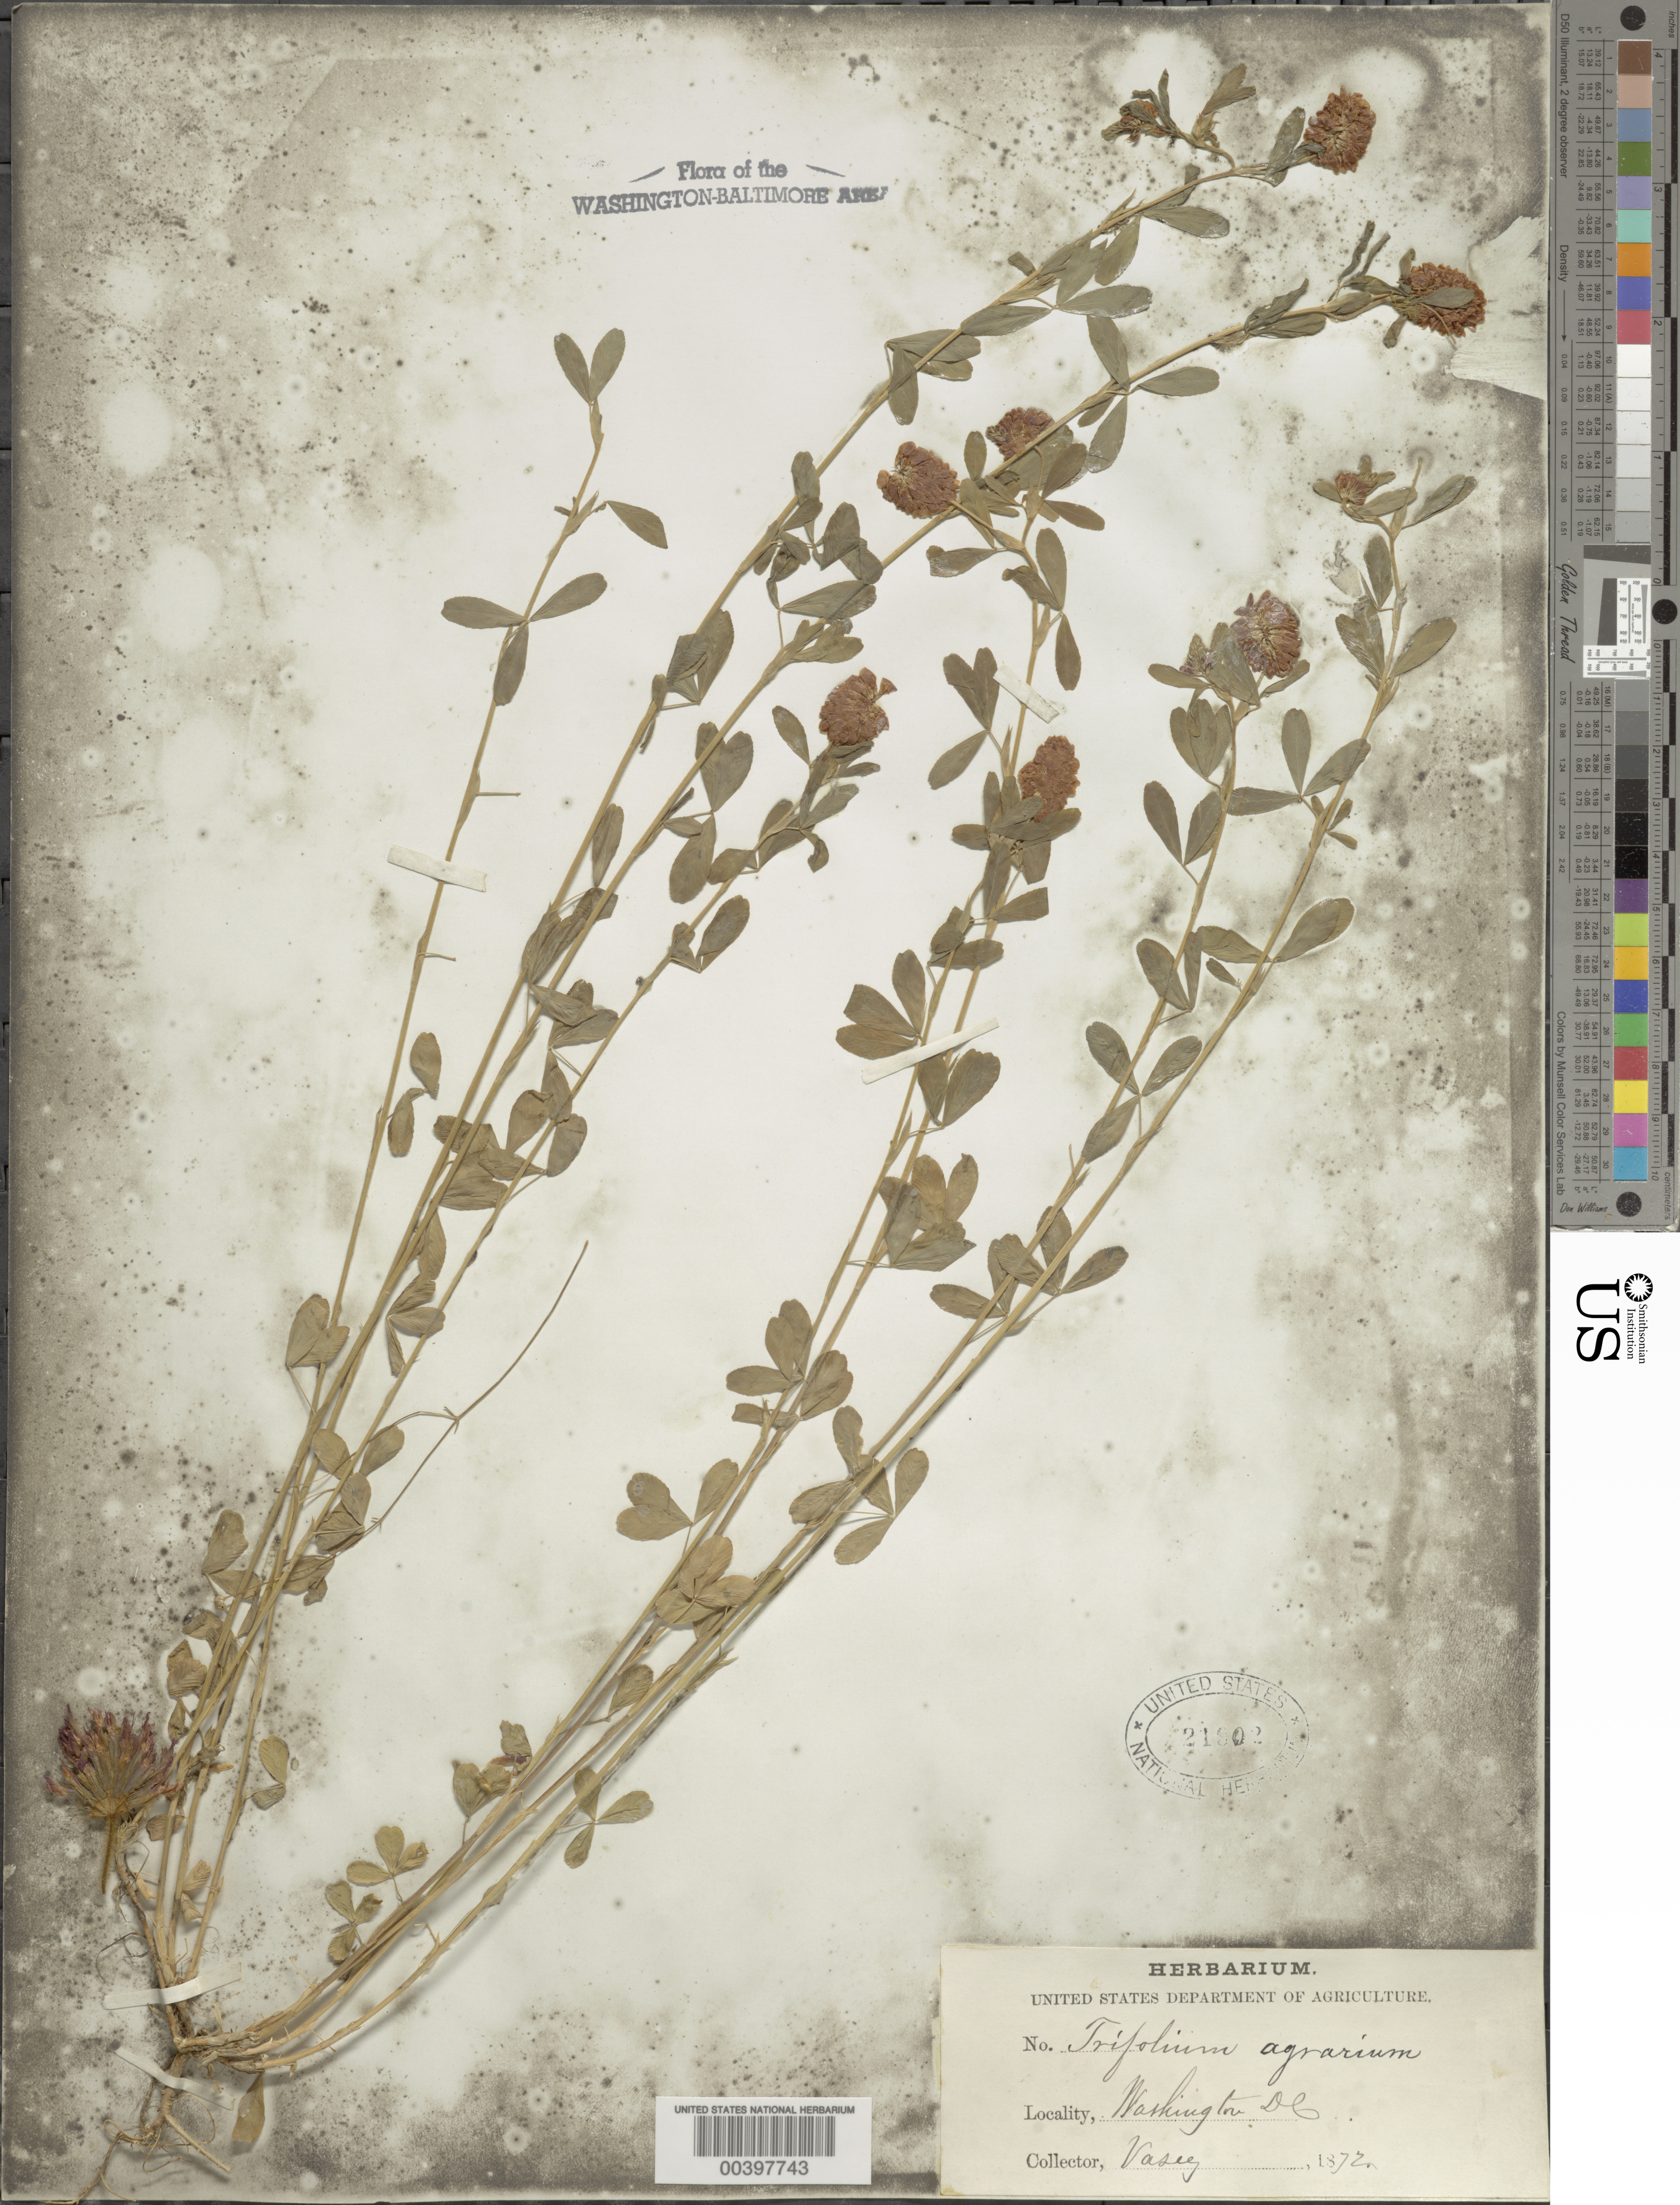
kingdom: Plantae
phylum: Tracheophyta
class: Magnoliopsida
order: Fabales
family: Fabaceae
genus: Trifolium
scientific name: Trifolium aureum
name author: Pollich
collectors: G. Vasey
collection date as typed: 1872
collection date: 1872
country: United States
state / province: District of Columbia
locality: Washington DC area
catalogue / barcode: US 21902